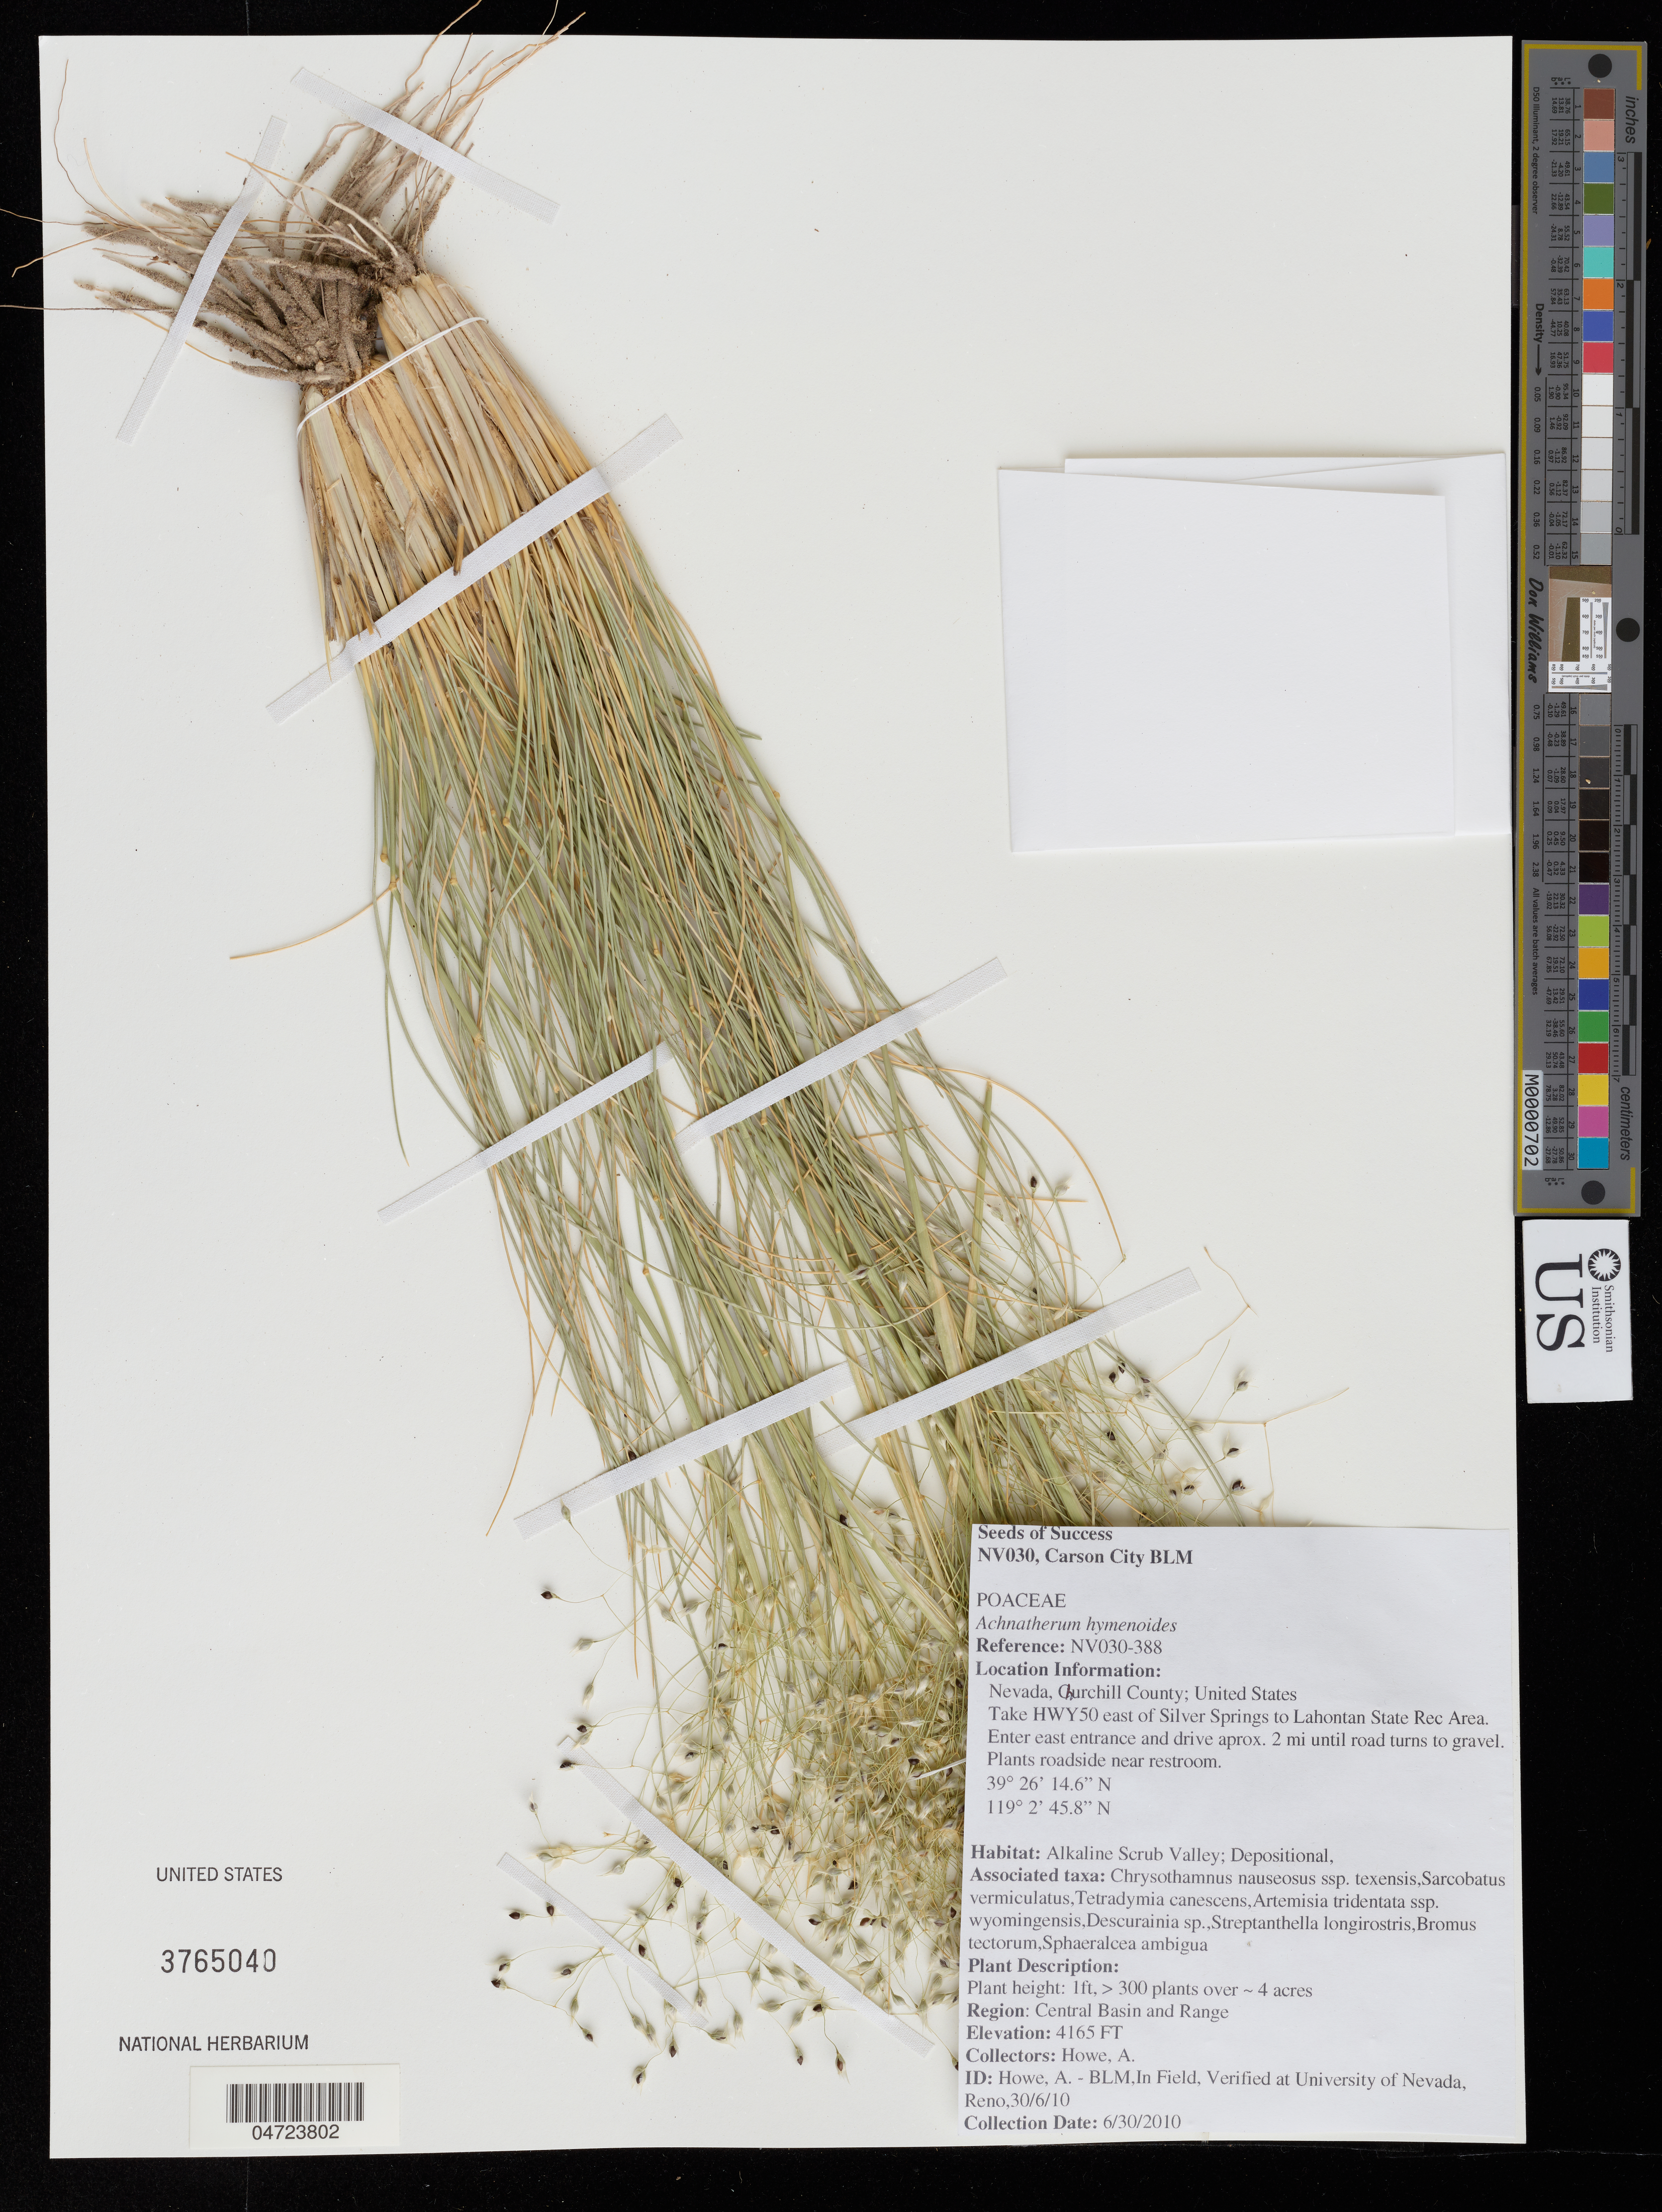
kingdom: Plantae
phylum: Tracheophyta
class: Liliopsida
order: Poales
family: Poaceae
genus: Achnatherum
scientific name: Achnatherum hymenoides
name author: (Roem. & Schult.) Barkworth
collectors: A. Howe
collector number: NV030-388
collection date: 2010-06-30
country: United States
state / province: Nevada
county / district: Churchill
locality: Churchill County. Take HWY50 east of Silver Springs to Lahontan State Rec Area. Enter east entrance and drive approx. 2 mi until road turns to gravel. Plants roadside near restroom. Region: Central Basin and Range.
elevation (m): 1269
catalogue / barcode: US 3765040